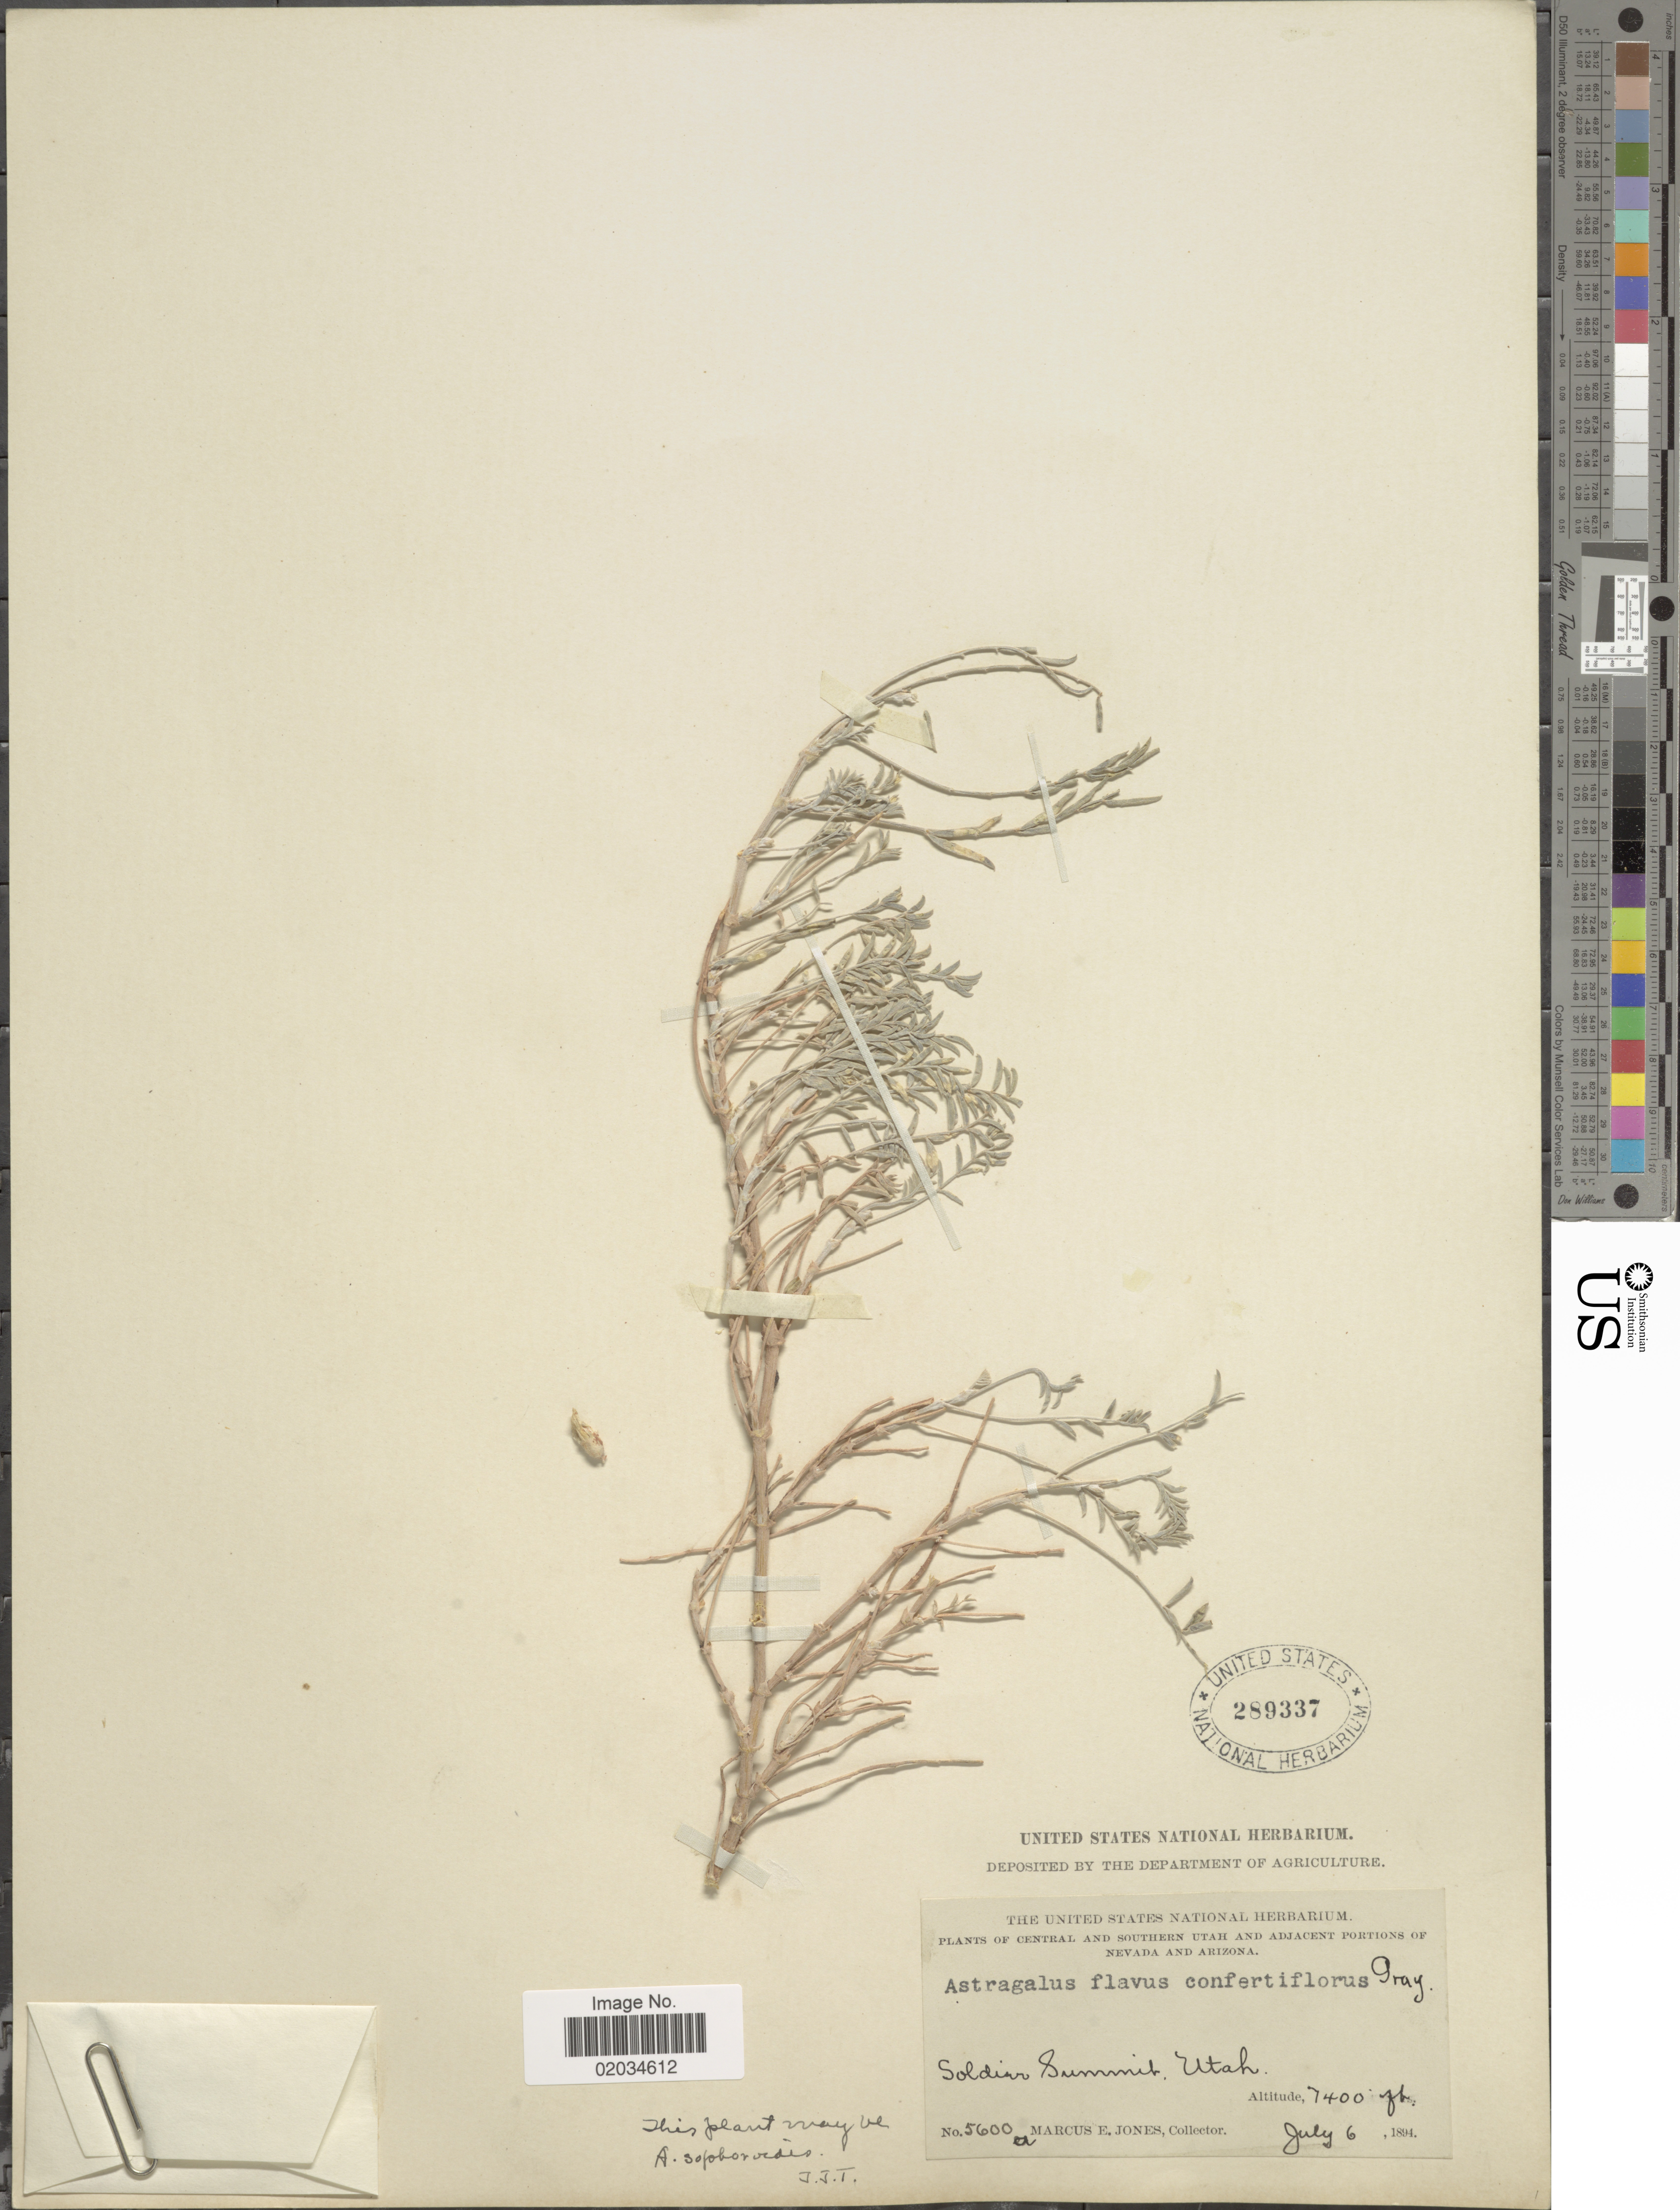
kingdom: Plantae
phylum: Tracheophyta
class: Magnoliopsida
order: Fabales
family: Fabaceae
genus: Astragalus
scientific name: Astragalus sophoroides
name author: M.E. Jones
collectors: M. E. Jones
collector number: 5600a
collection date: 1894-07-06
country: United States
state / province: Utah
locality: Soldier Summit.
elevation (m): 2256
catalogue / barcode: US 289337